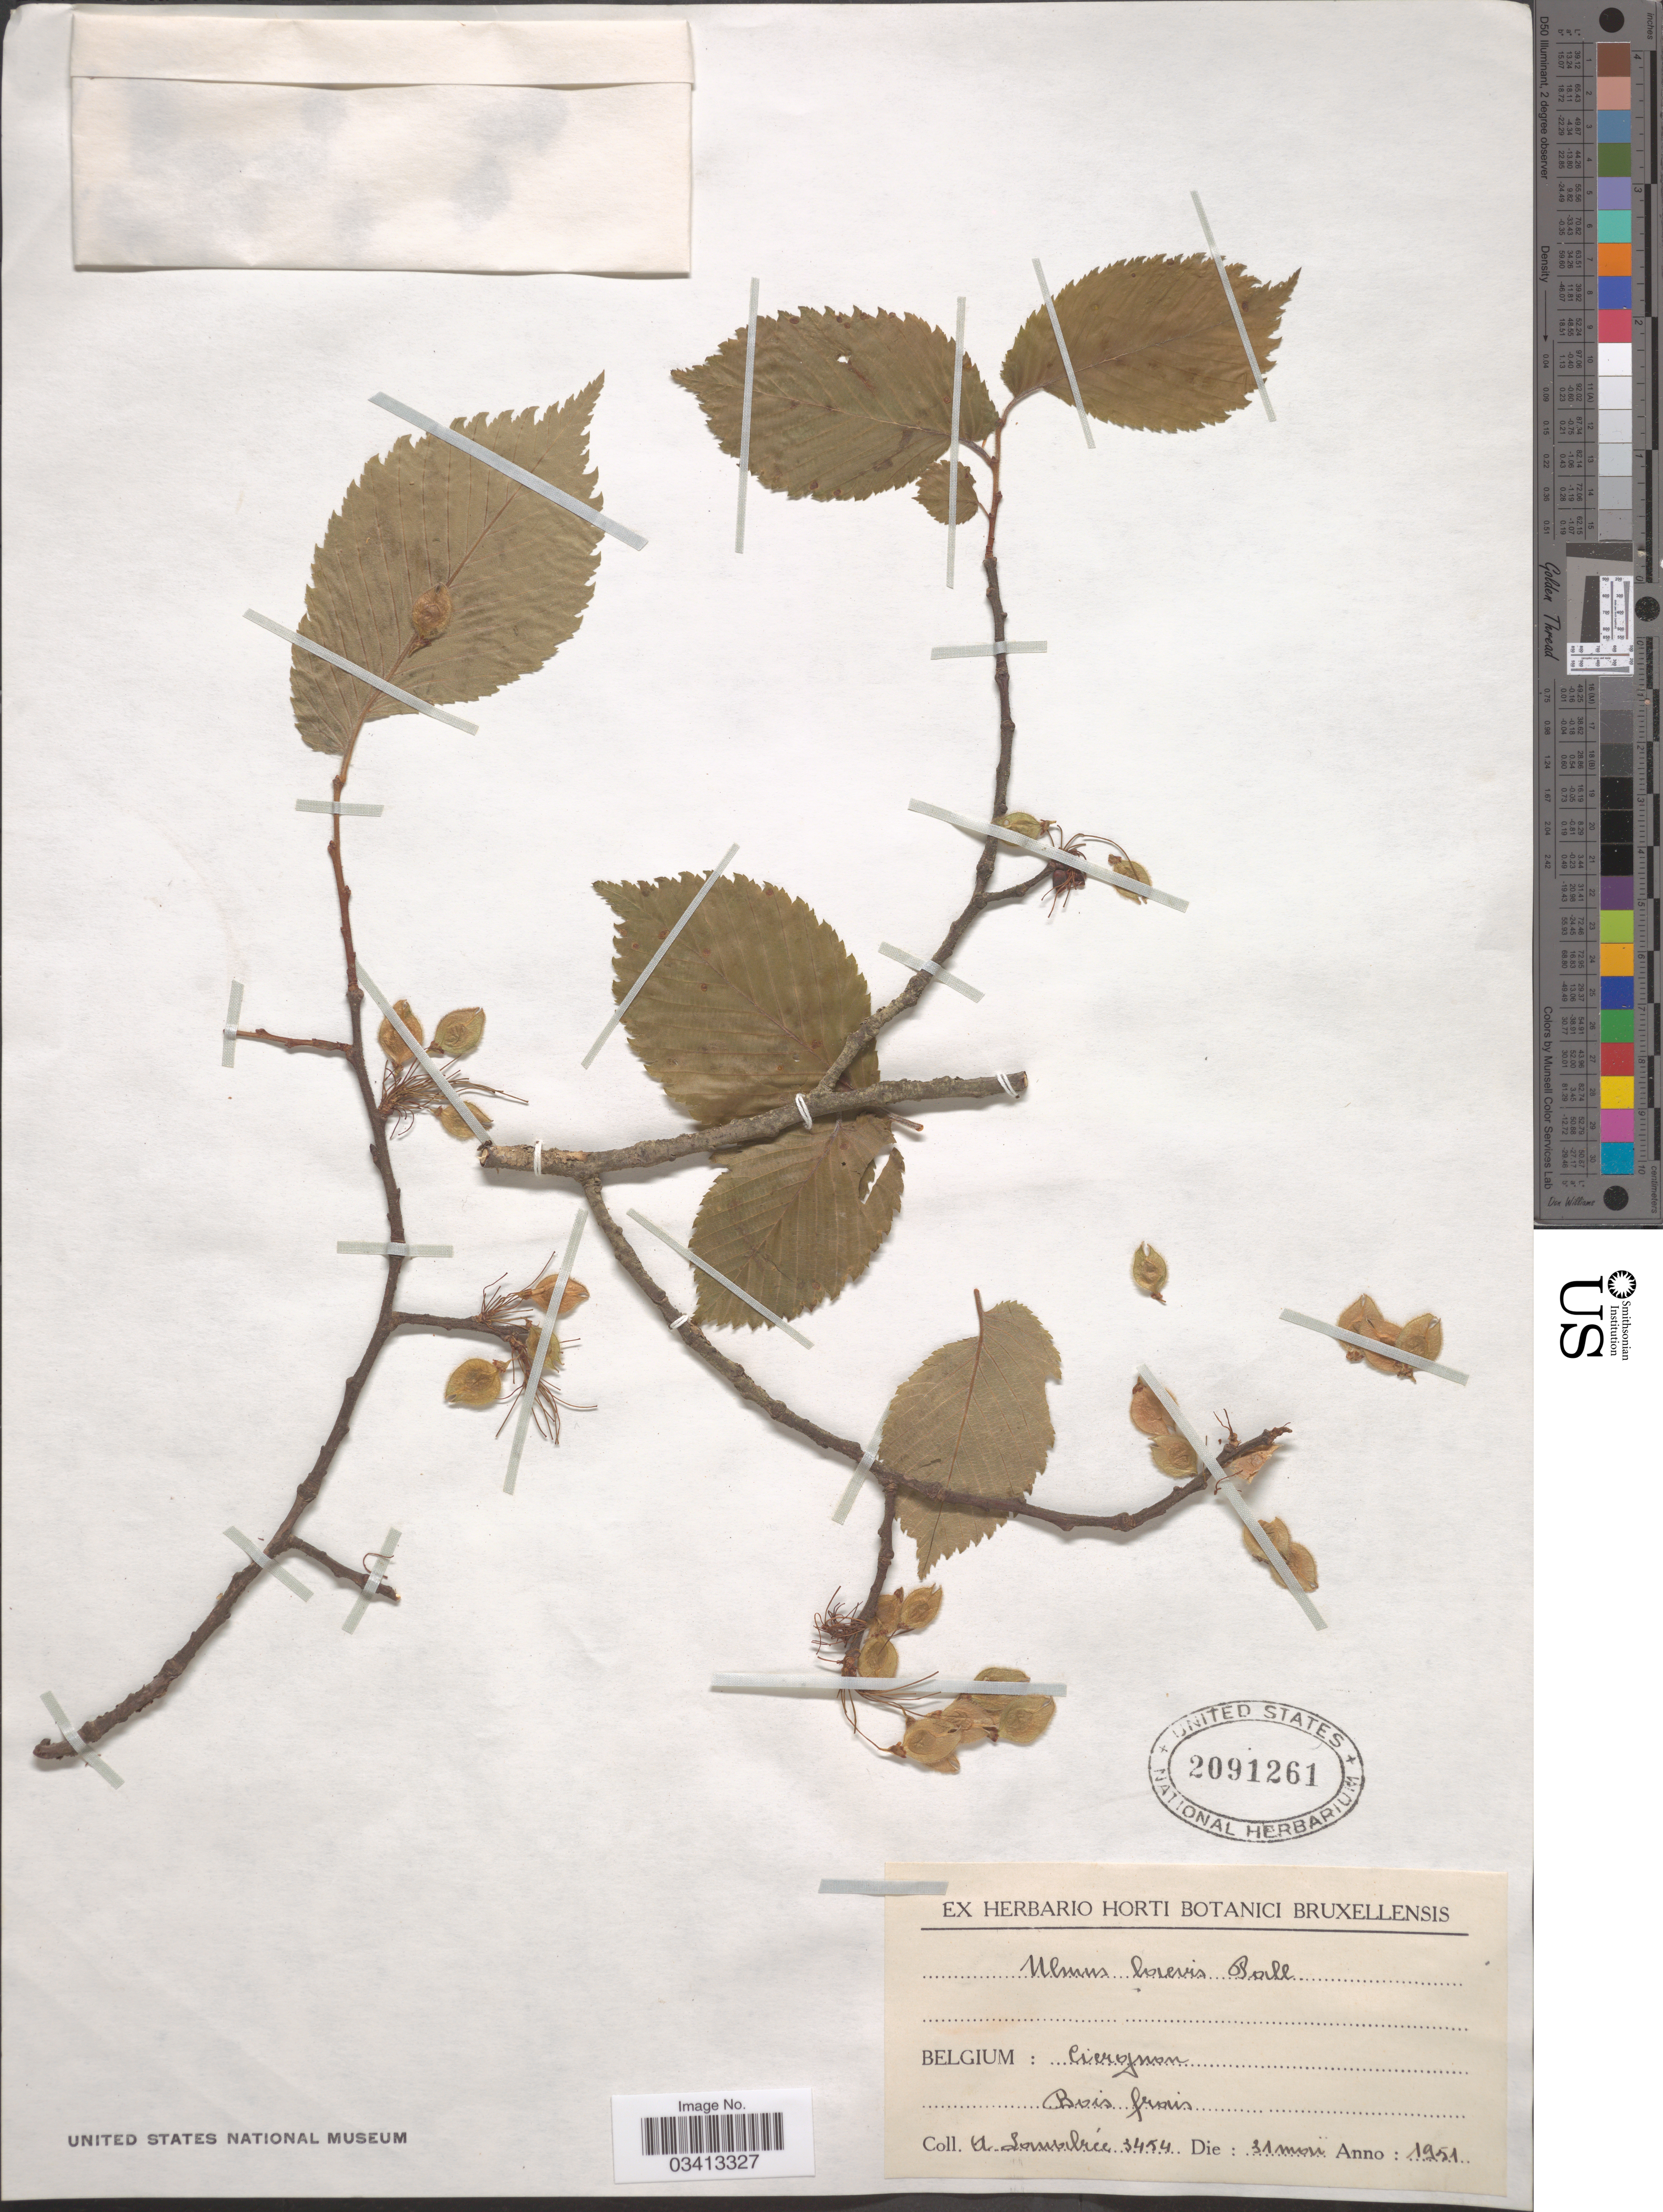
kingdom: Plantae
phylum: Tracheophyta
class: Magnoliopsida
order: Rosales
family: Ulmaceae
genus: Ulmus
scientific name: Ulmus laevis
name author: Pall.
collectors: A. G. Lawalrée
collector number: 3454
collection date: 1951-05-31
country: Belgium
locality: Ciergnon. Bois frais.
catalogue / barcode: US 2091261